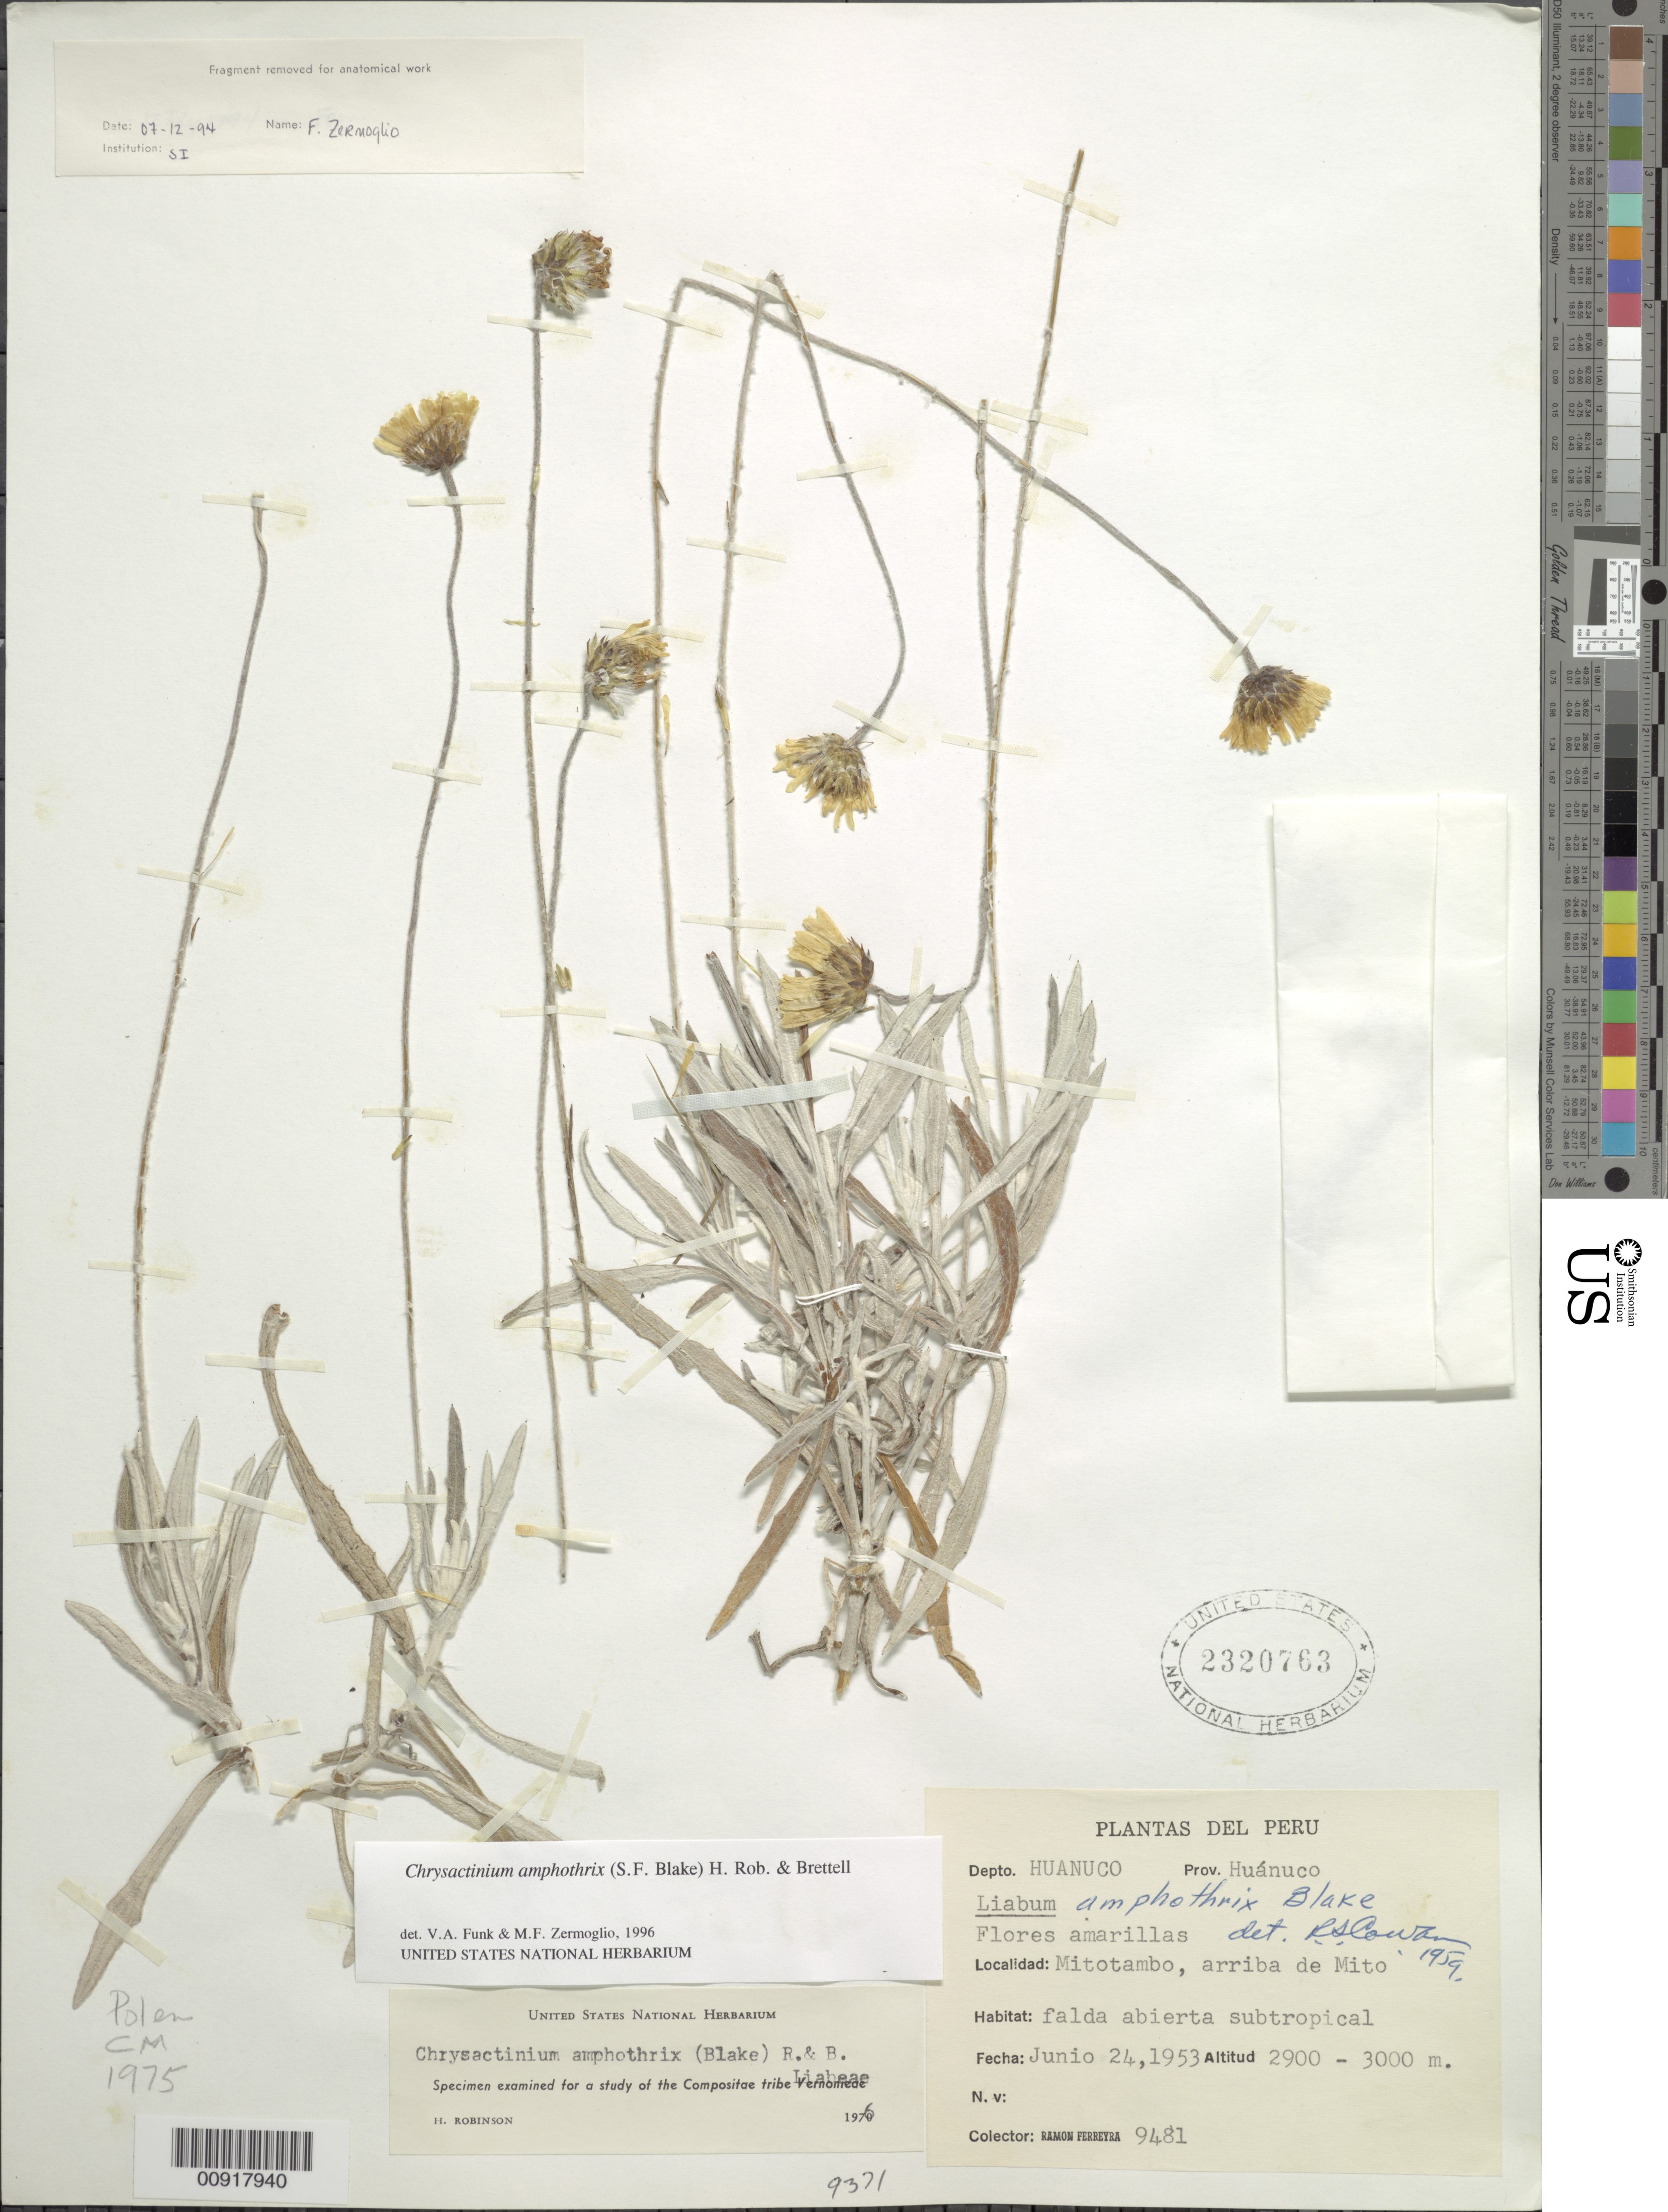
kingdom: Plantae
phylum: Tracheophyta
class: Magnoliopsida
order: Asterales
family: Asteraceae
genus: Chrysactinium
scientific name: Chrysactinium amphothrix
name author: (S.F. Blake) H. Rob. & Brettell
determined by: Funk, V. A.; Zermoglio, M. F.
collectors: R. A. Ferreyra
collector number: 9481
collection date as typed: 24 June 1953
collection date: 1953-06-24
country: Peru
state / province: Huánuco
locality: Prov. Huánuco, Dpto. Huánuco, Mitotambo, arriba de Mito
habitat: Falda abierta subtropical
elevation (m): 2900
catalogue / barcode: US 2320763